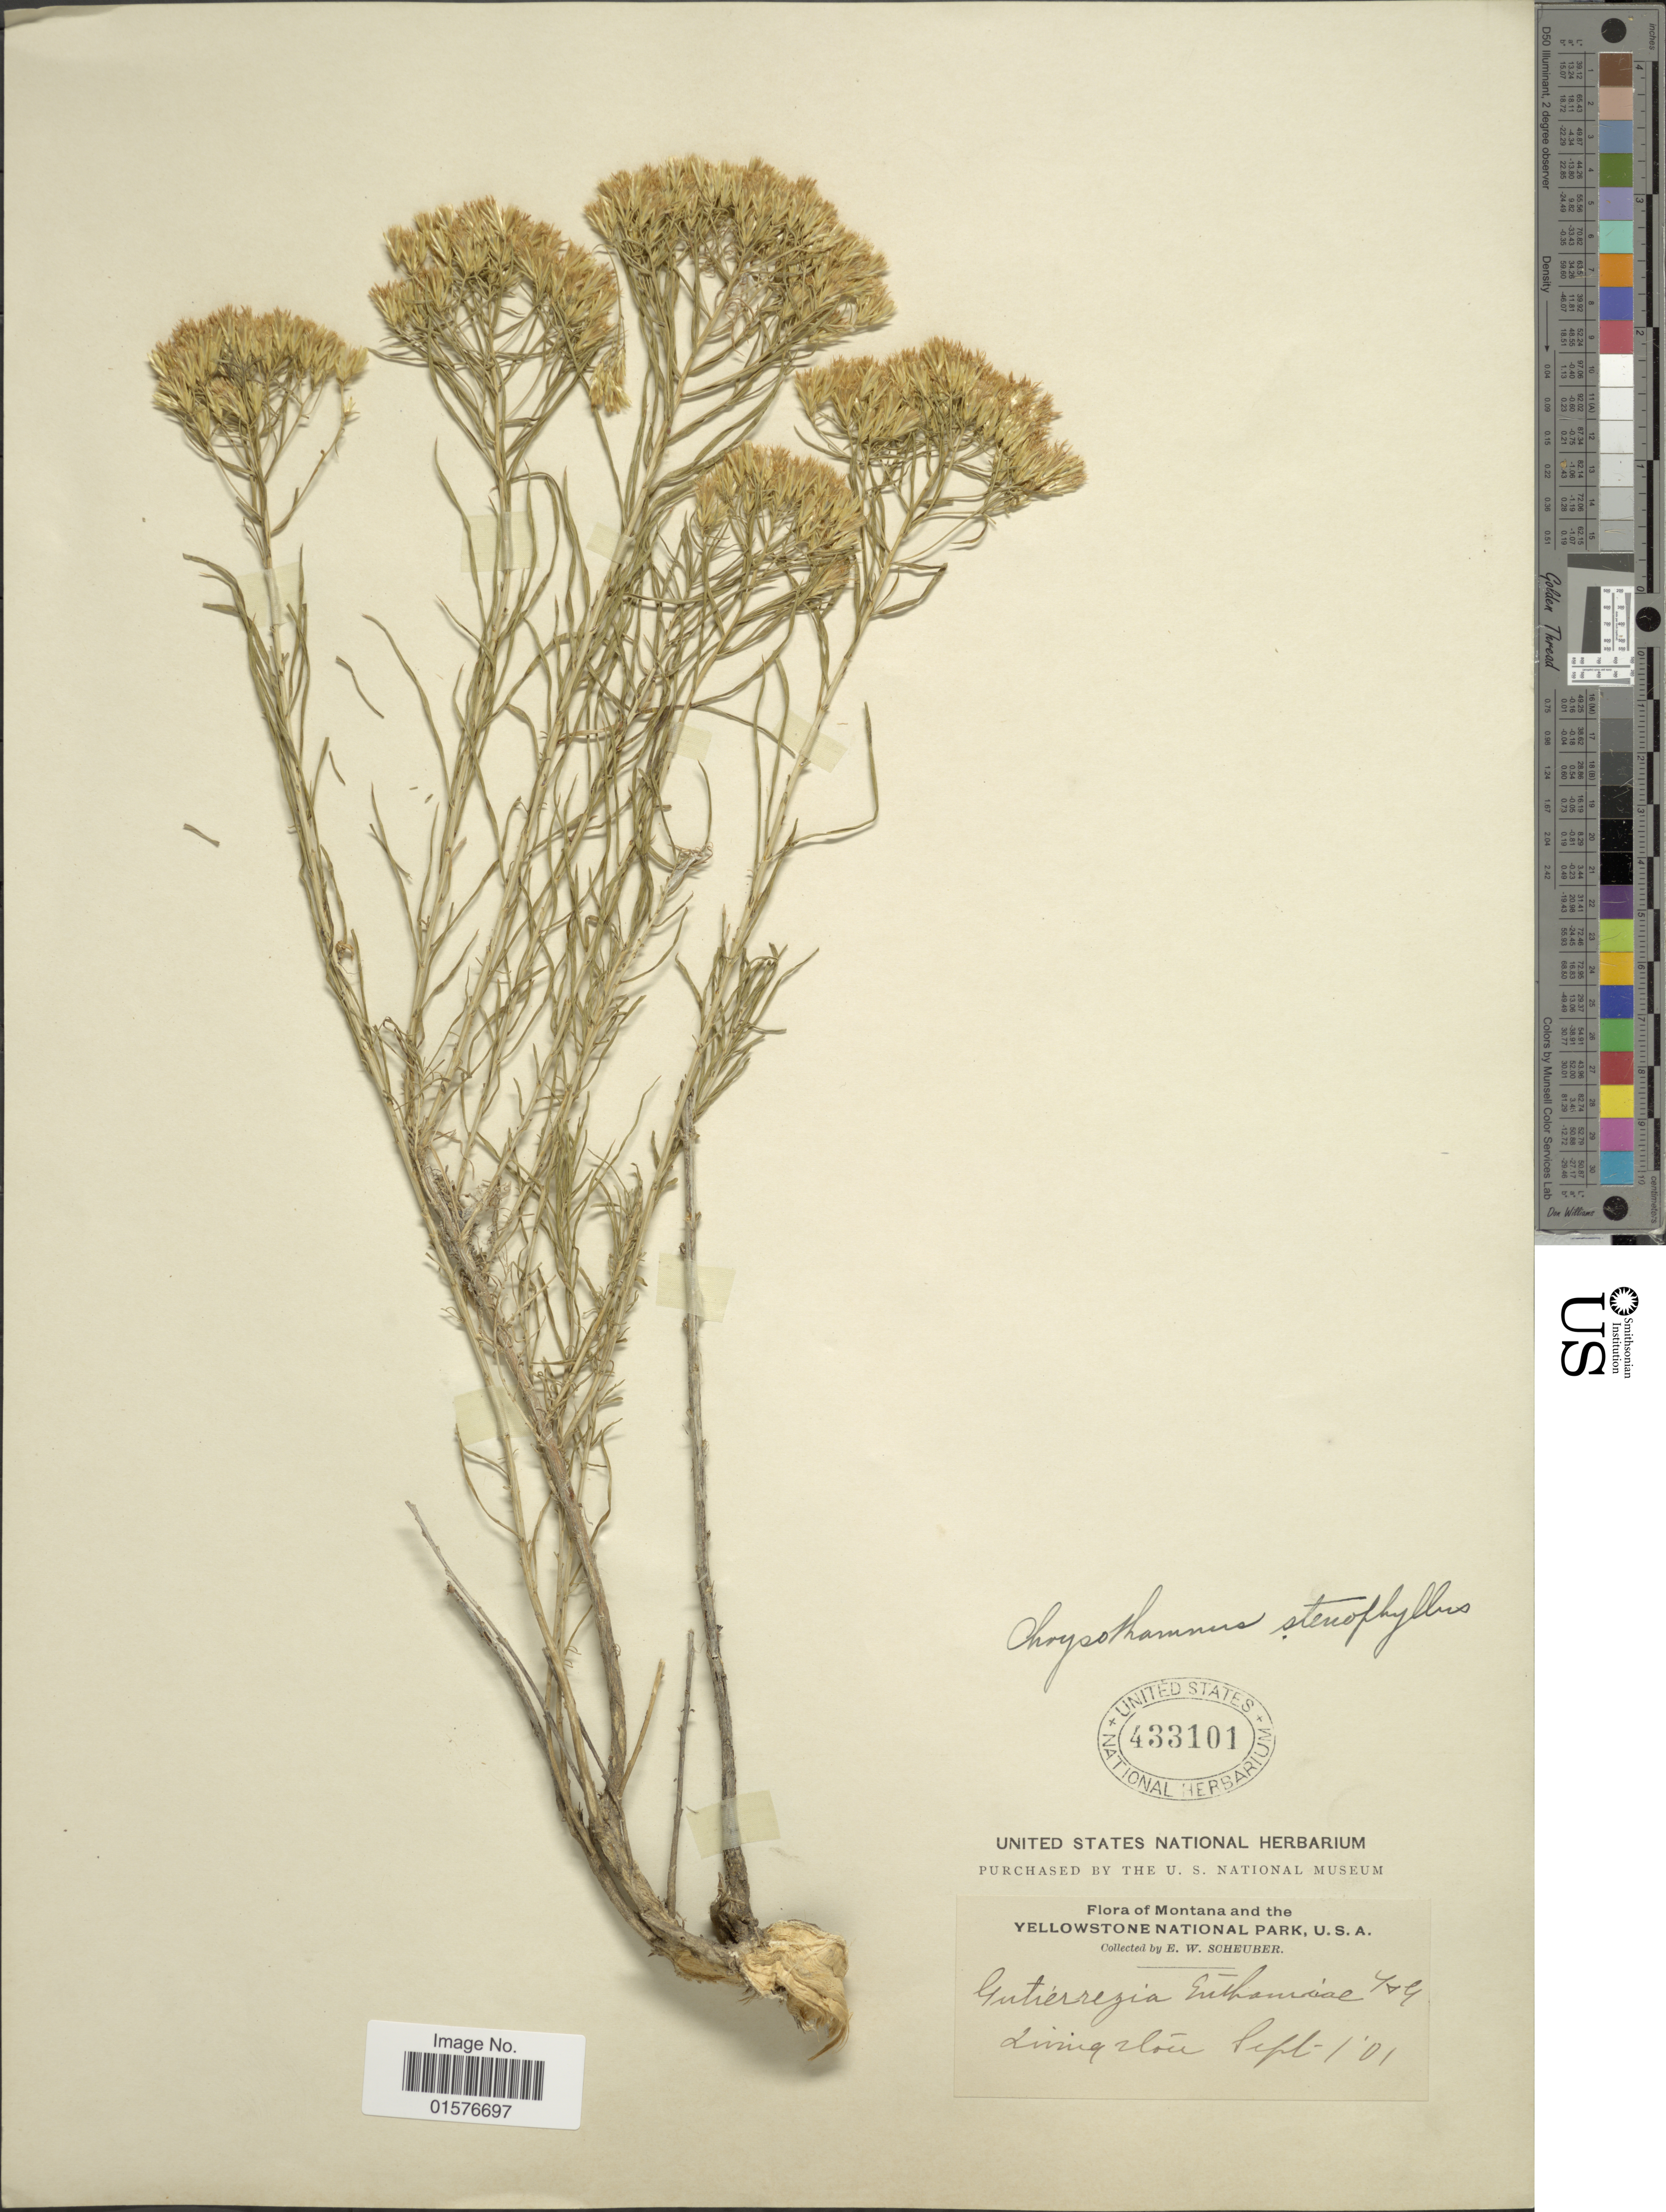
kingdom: Plantae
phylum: Tracheophyta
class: Magnoliopsida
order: Asterales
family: Asteraceae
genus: Chrysothamnus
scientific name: Chrysothamnus viscidiflorus subsp. stenophyllus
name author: (A. Gray) H.M. Hall & Clem.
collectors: E. Scheuber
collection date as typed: Transcribed d/m/y: 1/9/1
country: United States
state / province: Montana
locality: Montana and the Yellowstone National Park, Livingston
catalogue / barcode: US 433101